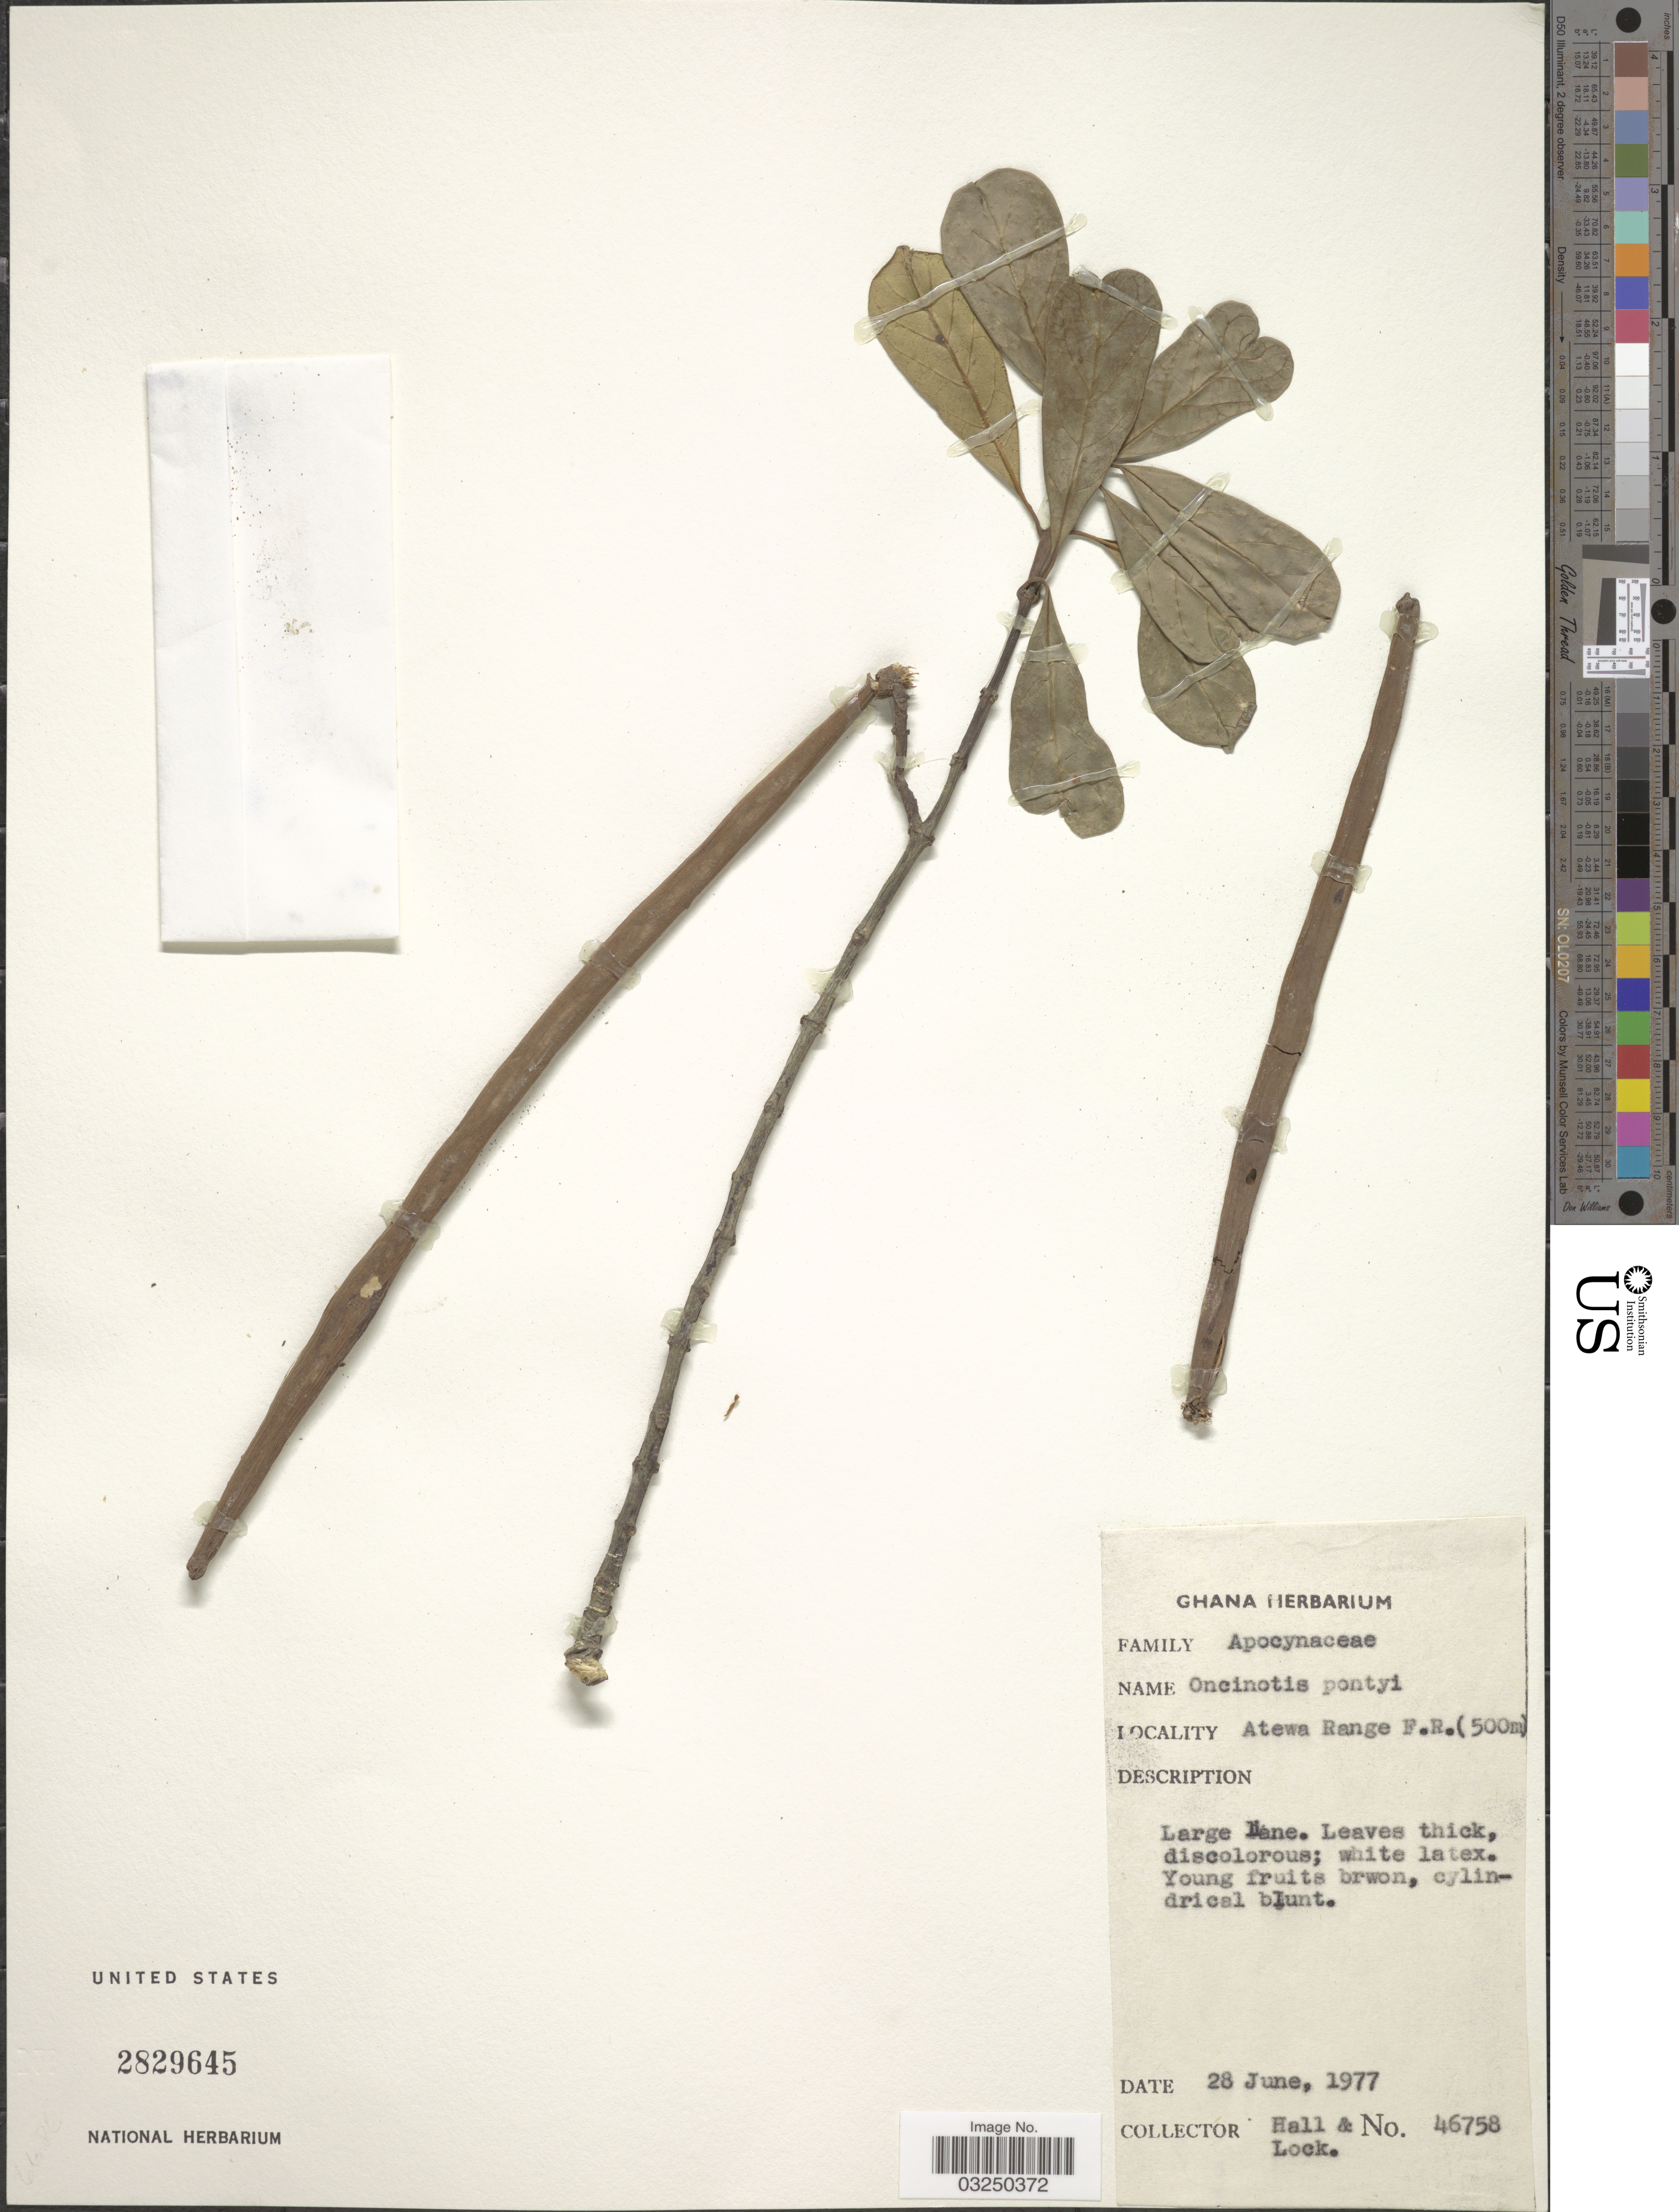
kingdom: Plantae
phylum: Tracheophyta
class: Magnoliopsida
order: Gentianales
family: Apocynaceae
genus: Oncinotis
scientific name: Oncinotis pontyi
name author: Dubard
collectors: -- Hall & -. Lock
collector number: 46758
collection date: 1977-06-28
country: Ghana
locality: Atewa Range F.R.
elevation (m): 500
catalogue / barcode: US 2829645